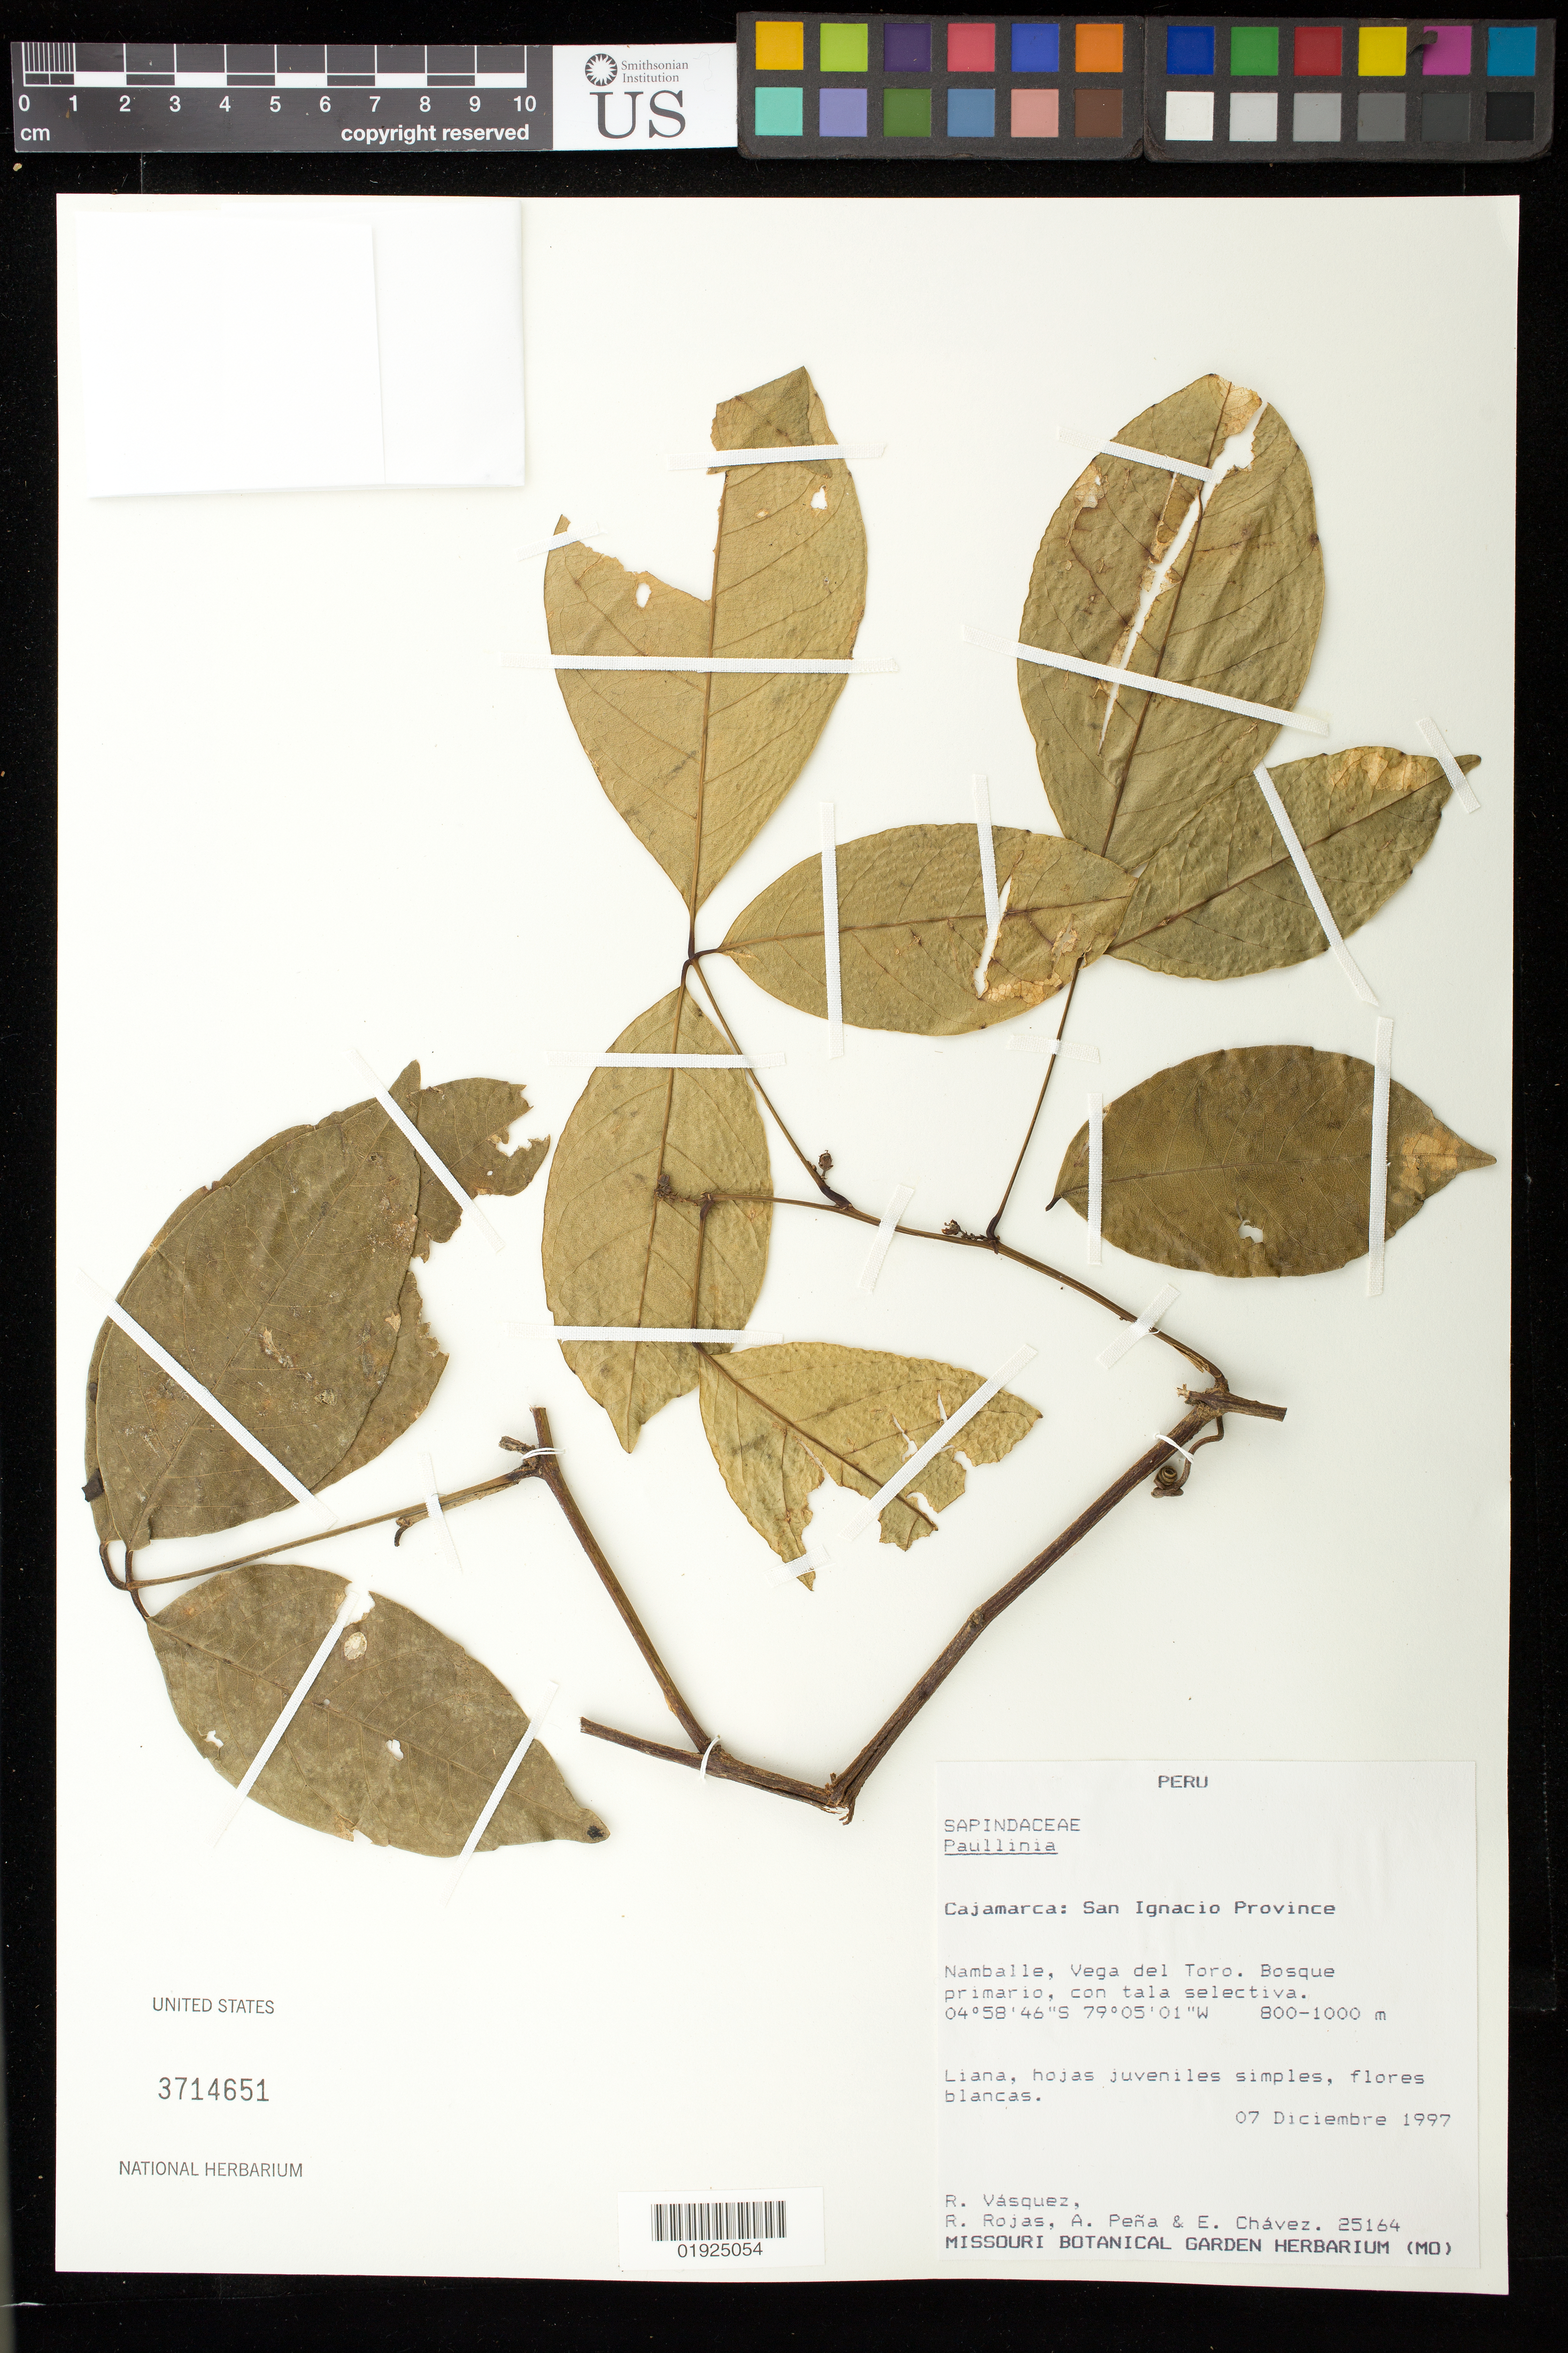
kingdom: Plantae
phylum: Tracheophyta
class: Magnoliopsida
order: Sapindales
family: Sapindaceae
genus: Paullinia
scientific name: Paullinia sp.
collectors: R. Vásquez M., R. Rojas, A. Pena & E. Chávez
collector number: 25164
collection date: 1997-12-07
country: Peru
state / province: Cajamarca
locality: San Ignacio Province, Namballe, Vega del Toro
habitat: Bosque primario, con tala selectiva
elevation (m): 800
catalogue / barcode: US 3714651